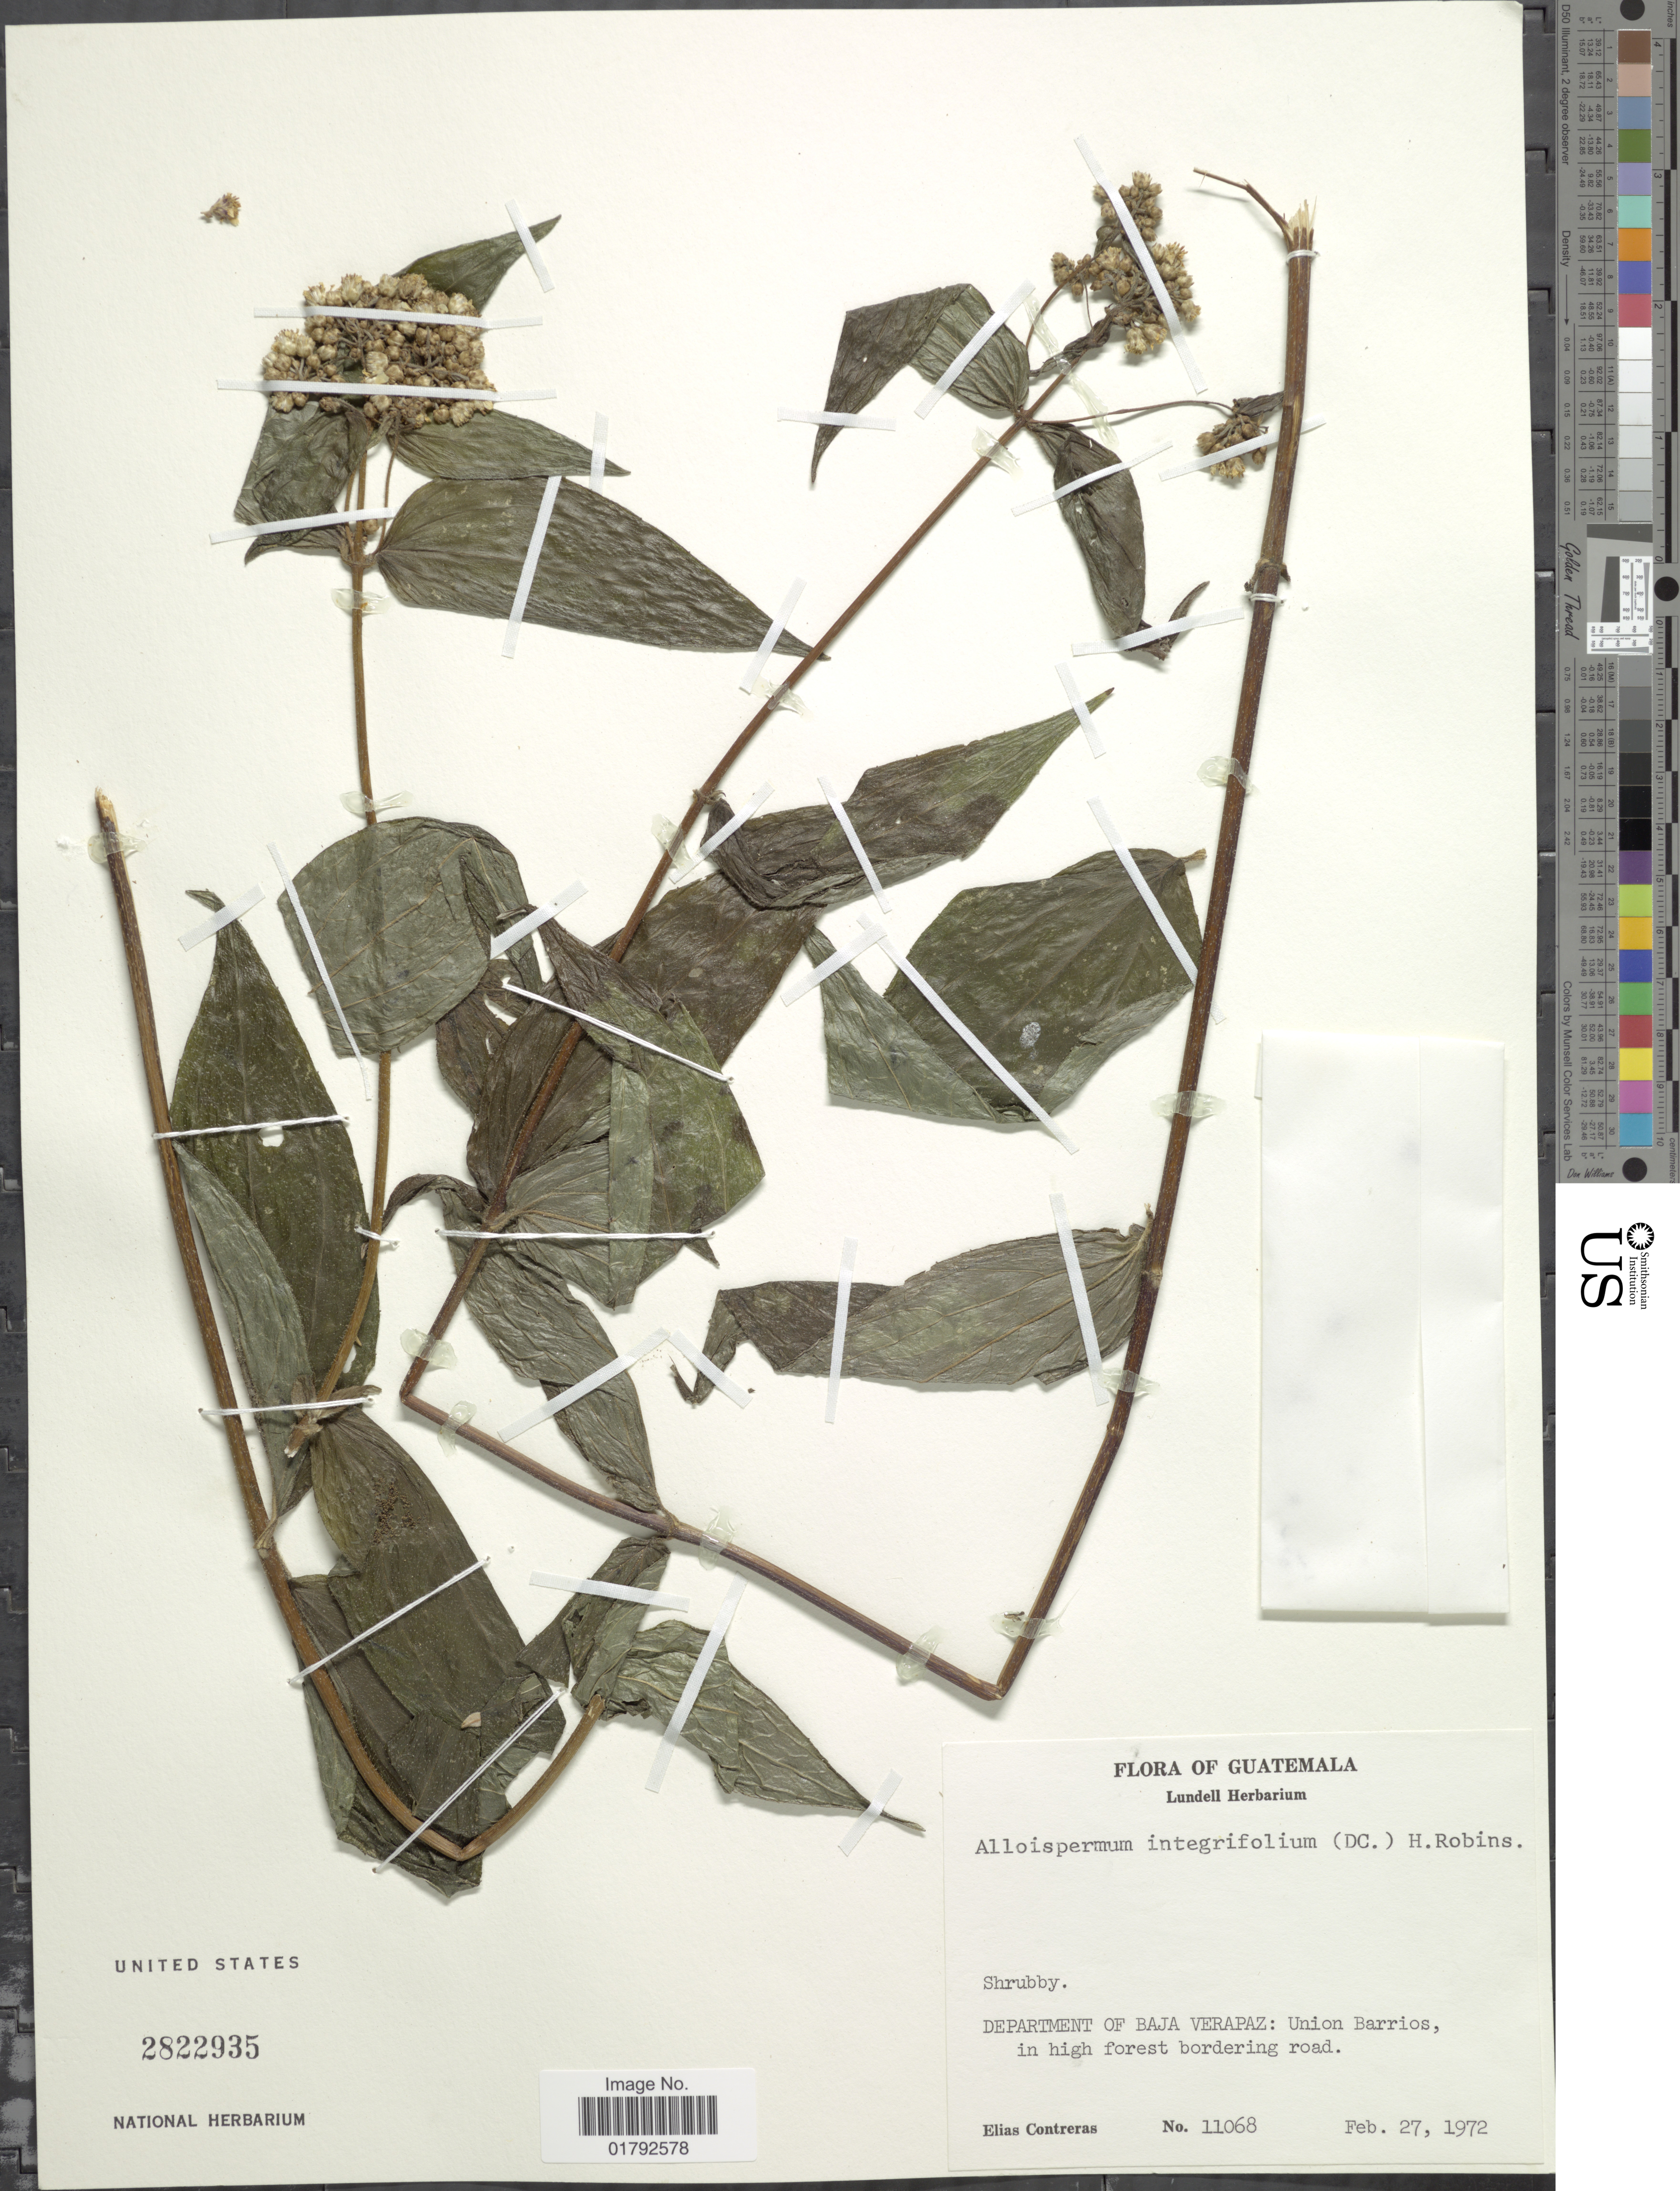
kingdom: Plantae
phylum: Tracheophyta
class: Magnoliopsida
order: Asterales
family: Asteraceae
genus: Alloispermum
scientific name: Alloispermum integrifolium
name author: (DC.) H. Rob.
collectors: E. Contreras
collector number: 11068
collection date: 1972-02-27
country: Guatemala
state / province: Baja Verapaz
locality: Union Barrios, in high forest bordering road.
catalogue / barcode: US 2822935